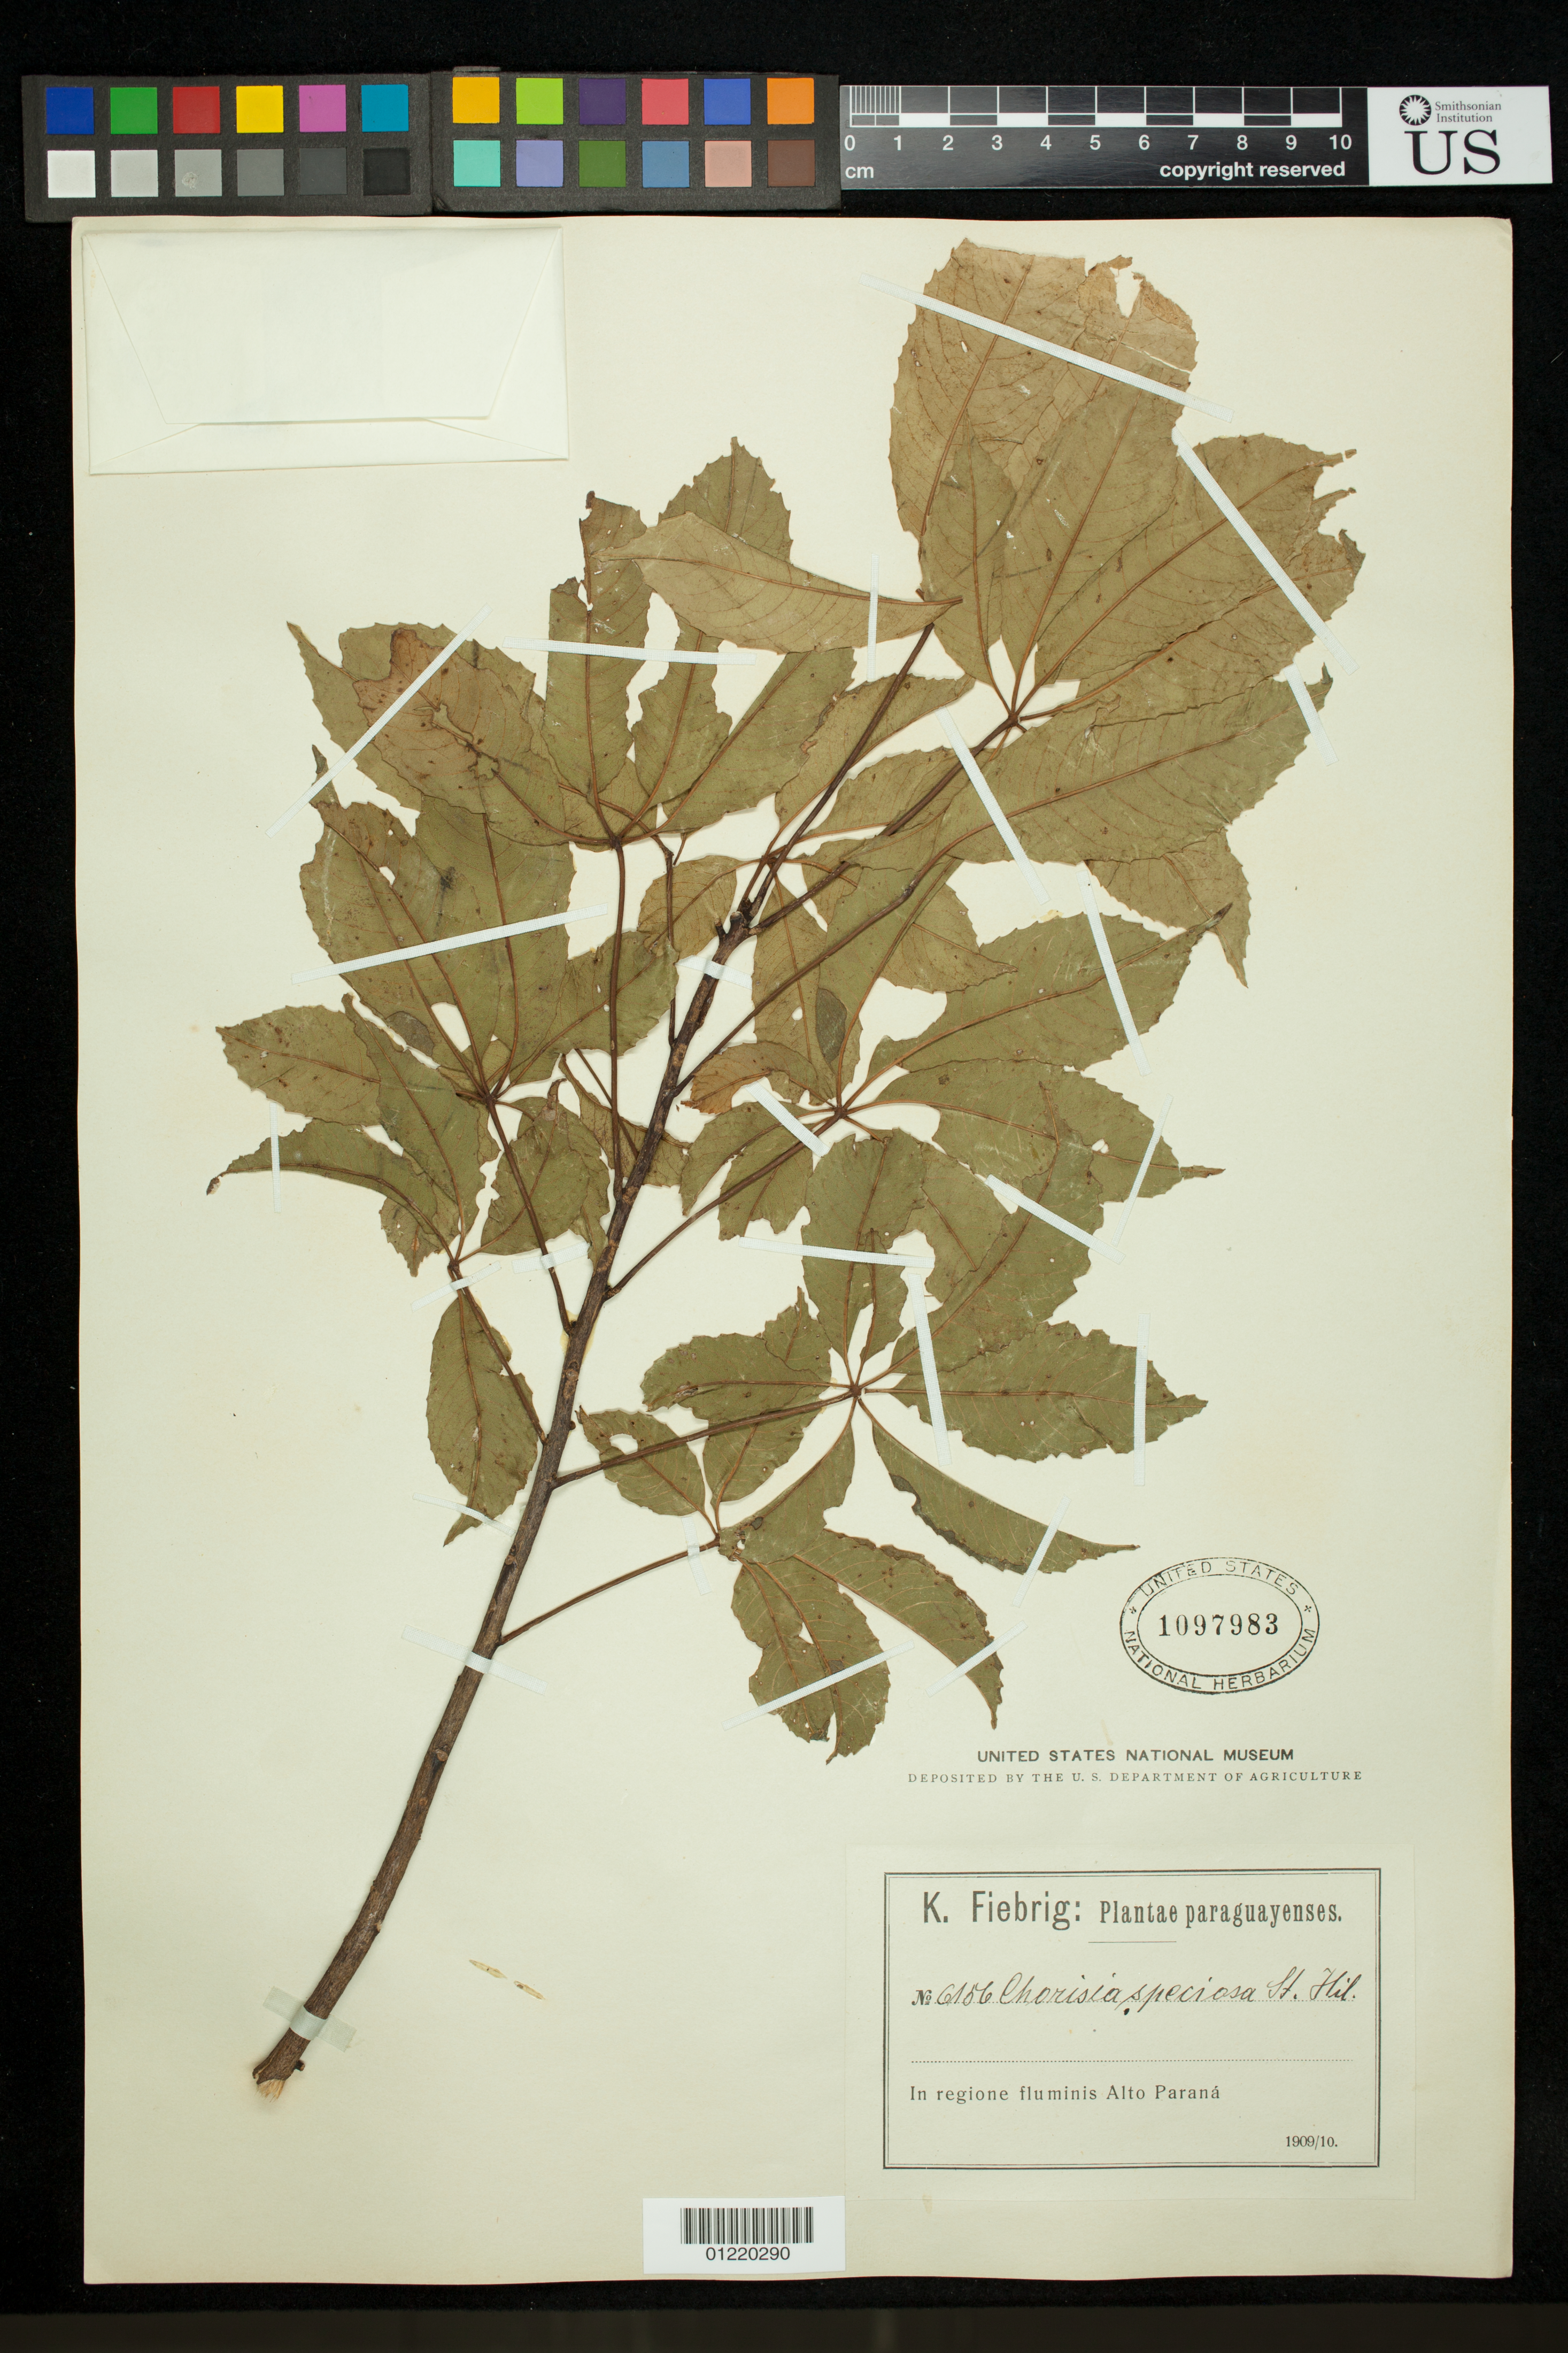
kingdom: Plantae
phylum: Tracheophyta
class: Magnoliopsida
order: Malvales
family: Malvaceae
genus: Ceiba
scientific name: Ceiba speciosa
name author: (A. St.-Hil.) Ravenna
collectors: K. Fiebrig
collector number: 6156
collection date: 1909/1910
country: Paraguay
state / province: Alto Paraná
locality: in regione fluminis Alto Parana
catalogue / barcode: US 1097983